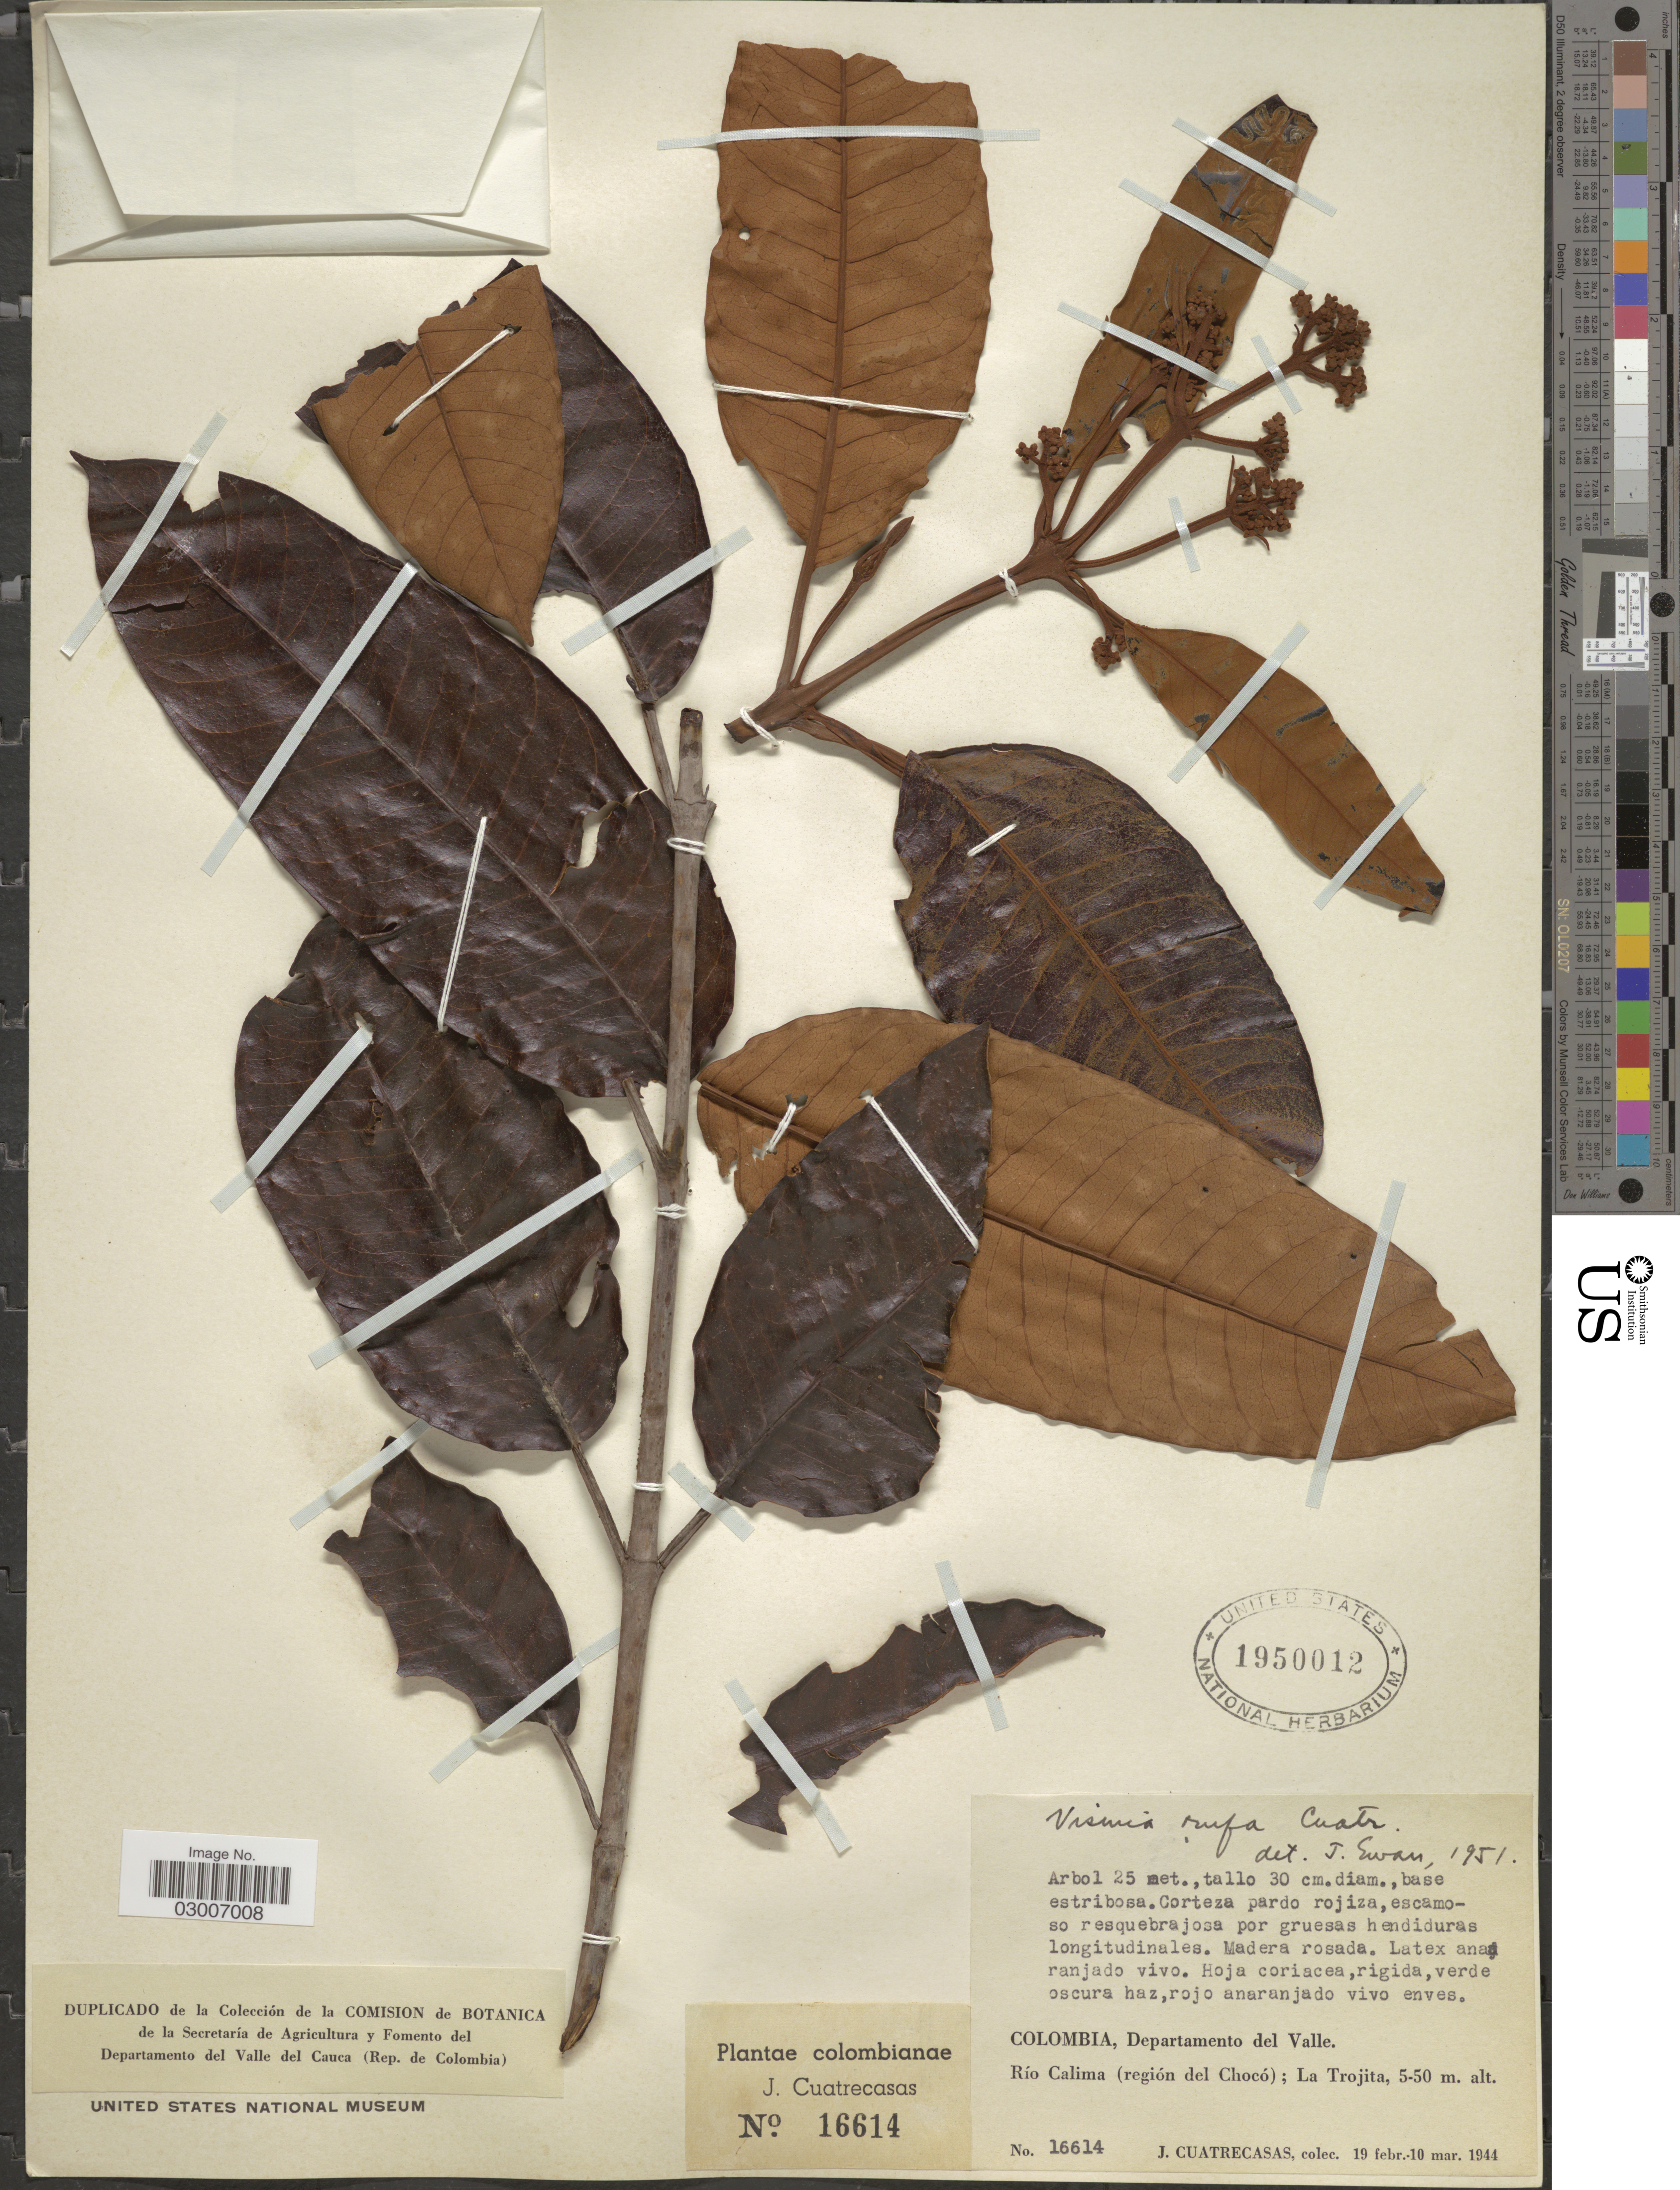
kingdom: Plantae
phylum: Tracheophyta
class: Magnoliopsida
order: Malpighiales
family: Hypericaceae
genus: Vismia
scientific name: Vismia rufa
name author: Cuatrec.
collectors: J. Cuatrecasas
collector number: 16614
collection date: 1944-02-19/1944-03-10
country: Colombia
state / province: Valle del Cauca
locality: Departamento del Valle. Río Calima (región del Chocó); La Trojita.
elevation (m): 5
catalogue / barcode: US 1950012